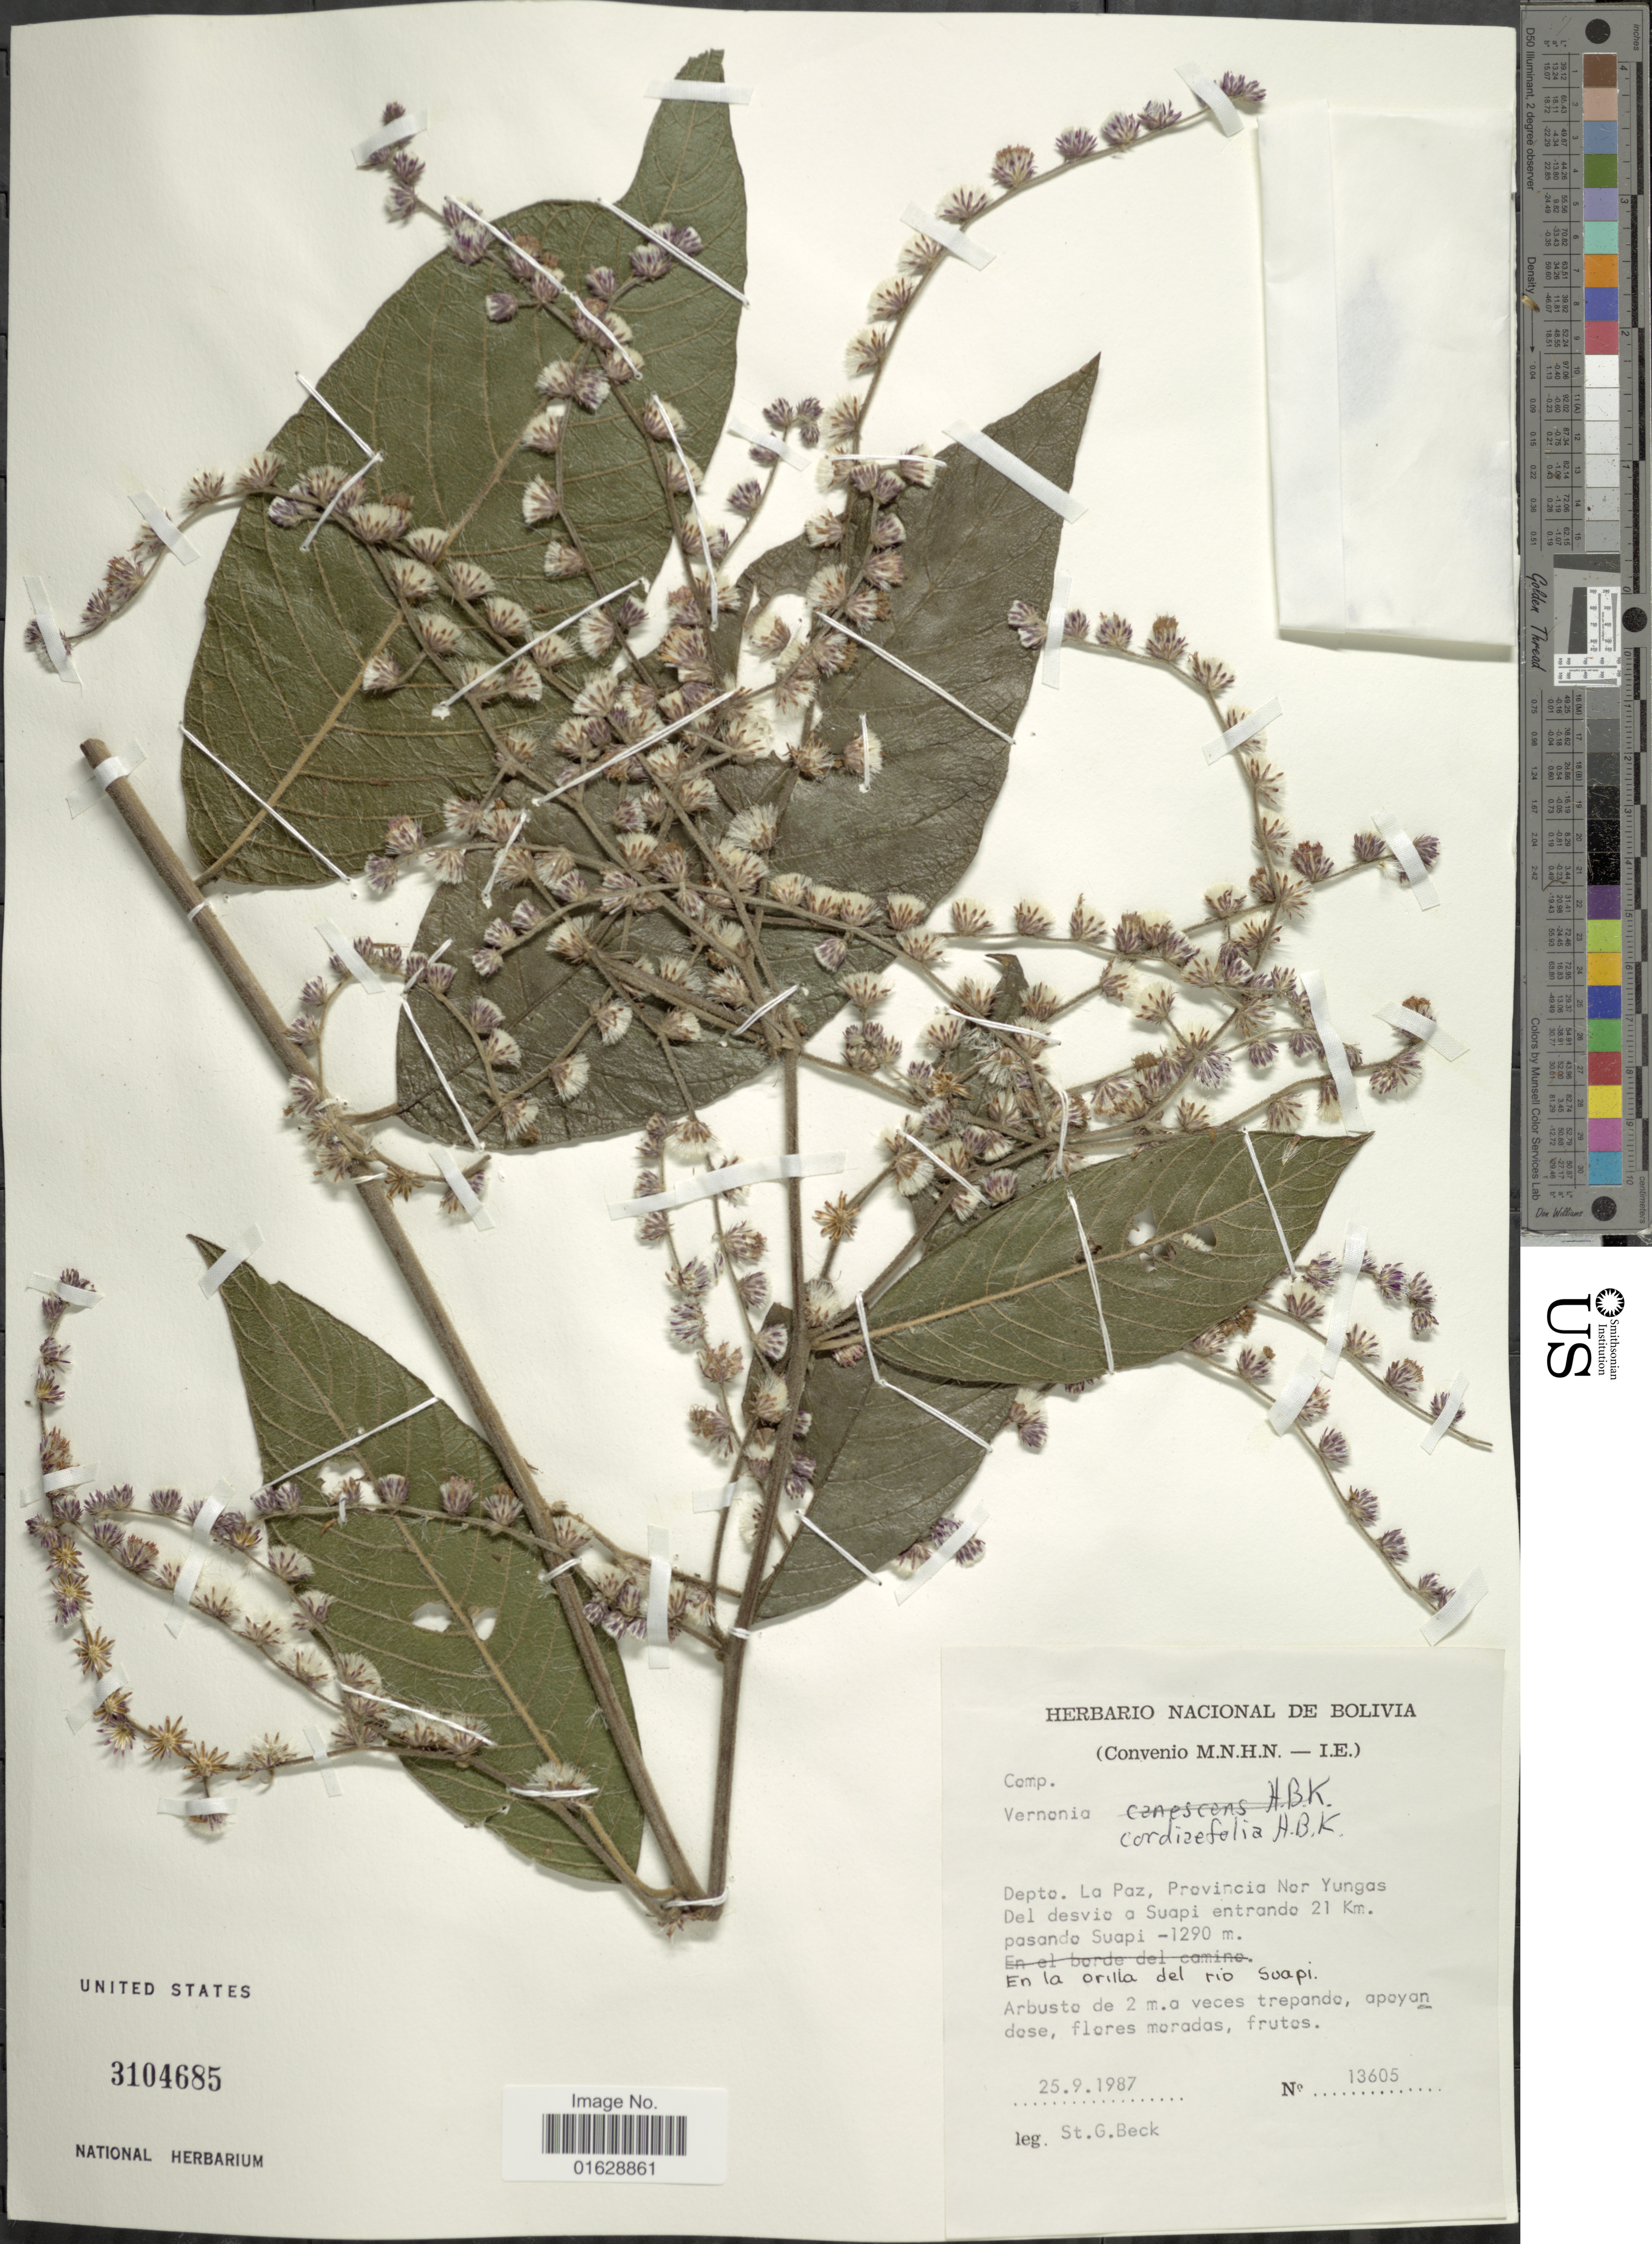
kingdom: Plantae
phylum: Tracheophyta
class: Magnoliopsida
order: Asterales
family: Asteraceae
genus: Lepidaploa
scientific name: Lepidaploa cordiaefolia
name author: (Kunth) H. Rob.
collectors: S. G. Beck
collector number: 13605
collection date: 1987-09-25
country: Bolivia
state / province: La Paz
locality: Provincia Nor Yungas. del desvio a Suapi entradi 21 Km. pasando Suapi.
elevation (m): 1290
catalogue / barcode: US 3104685